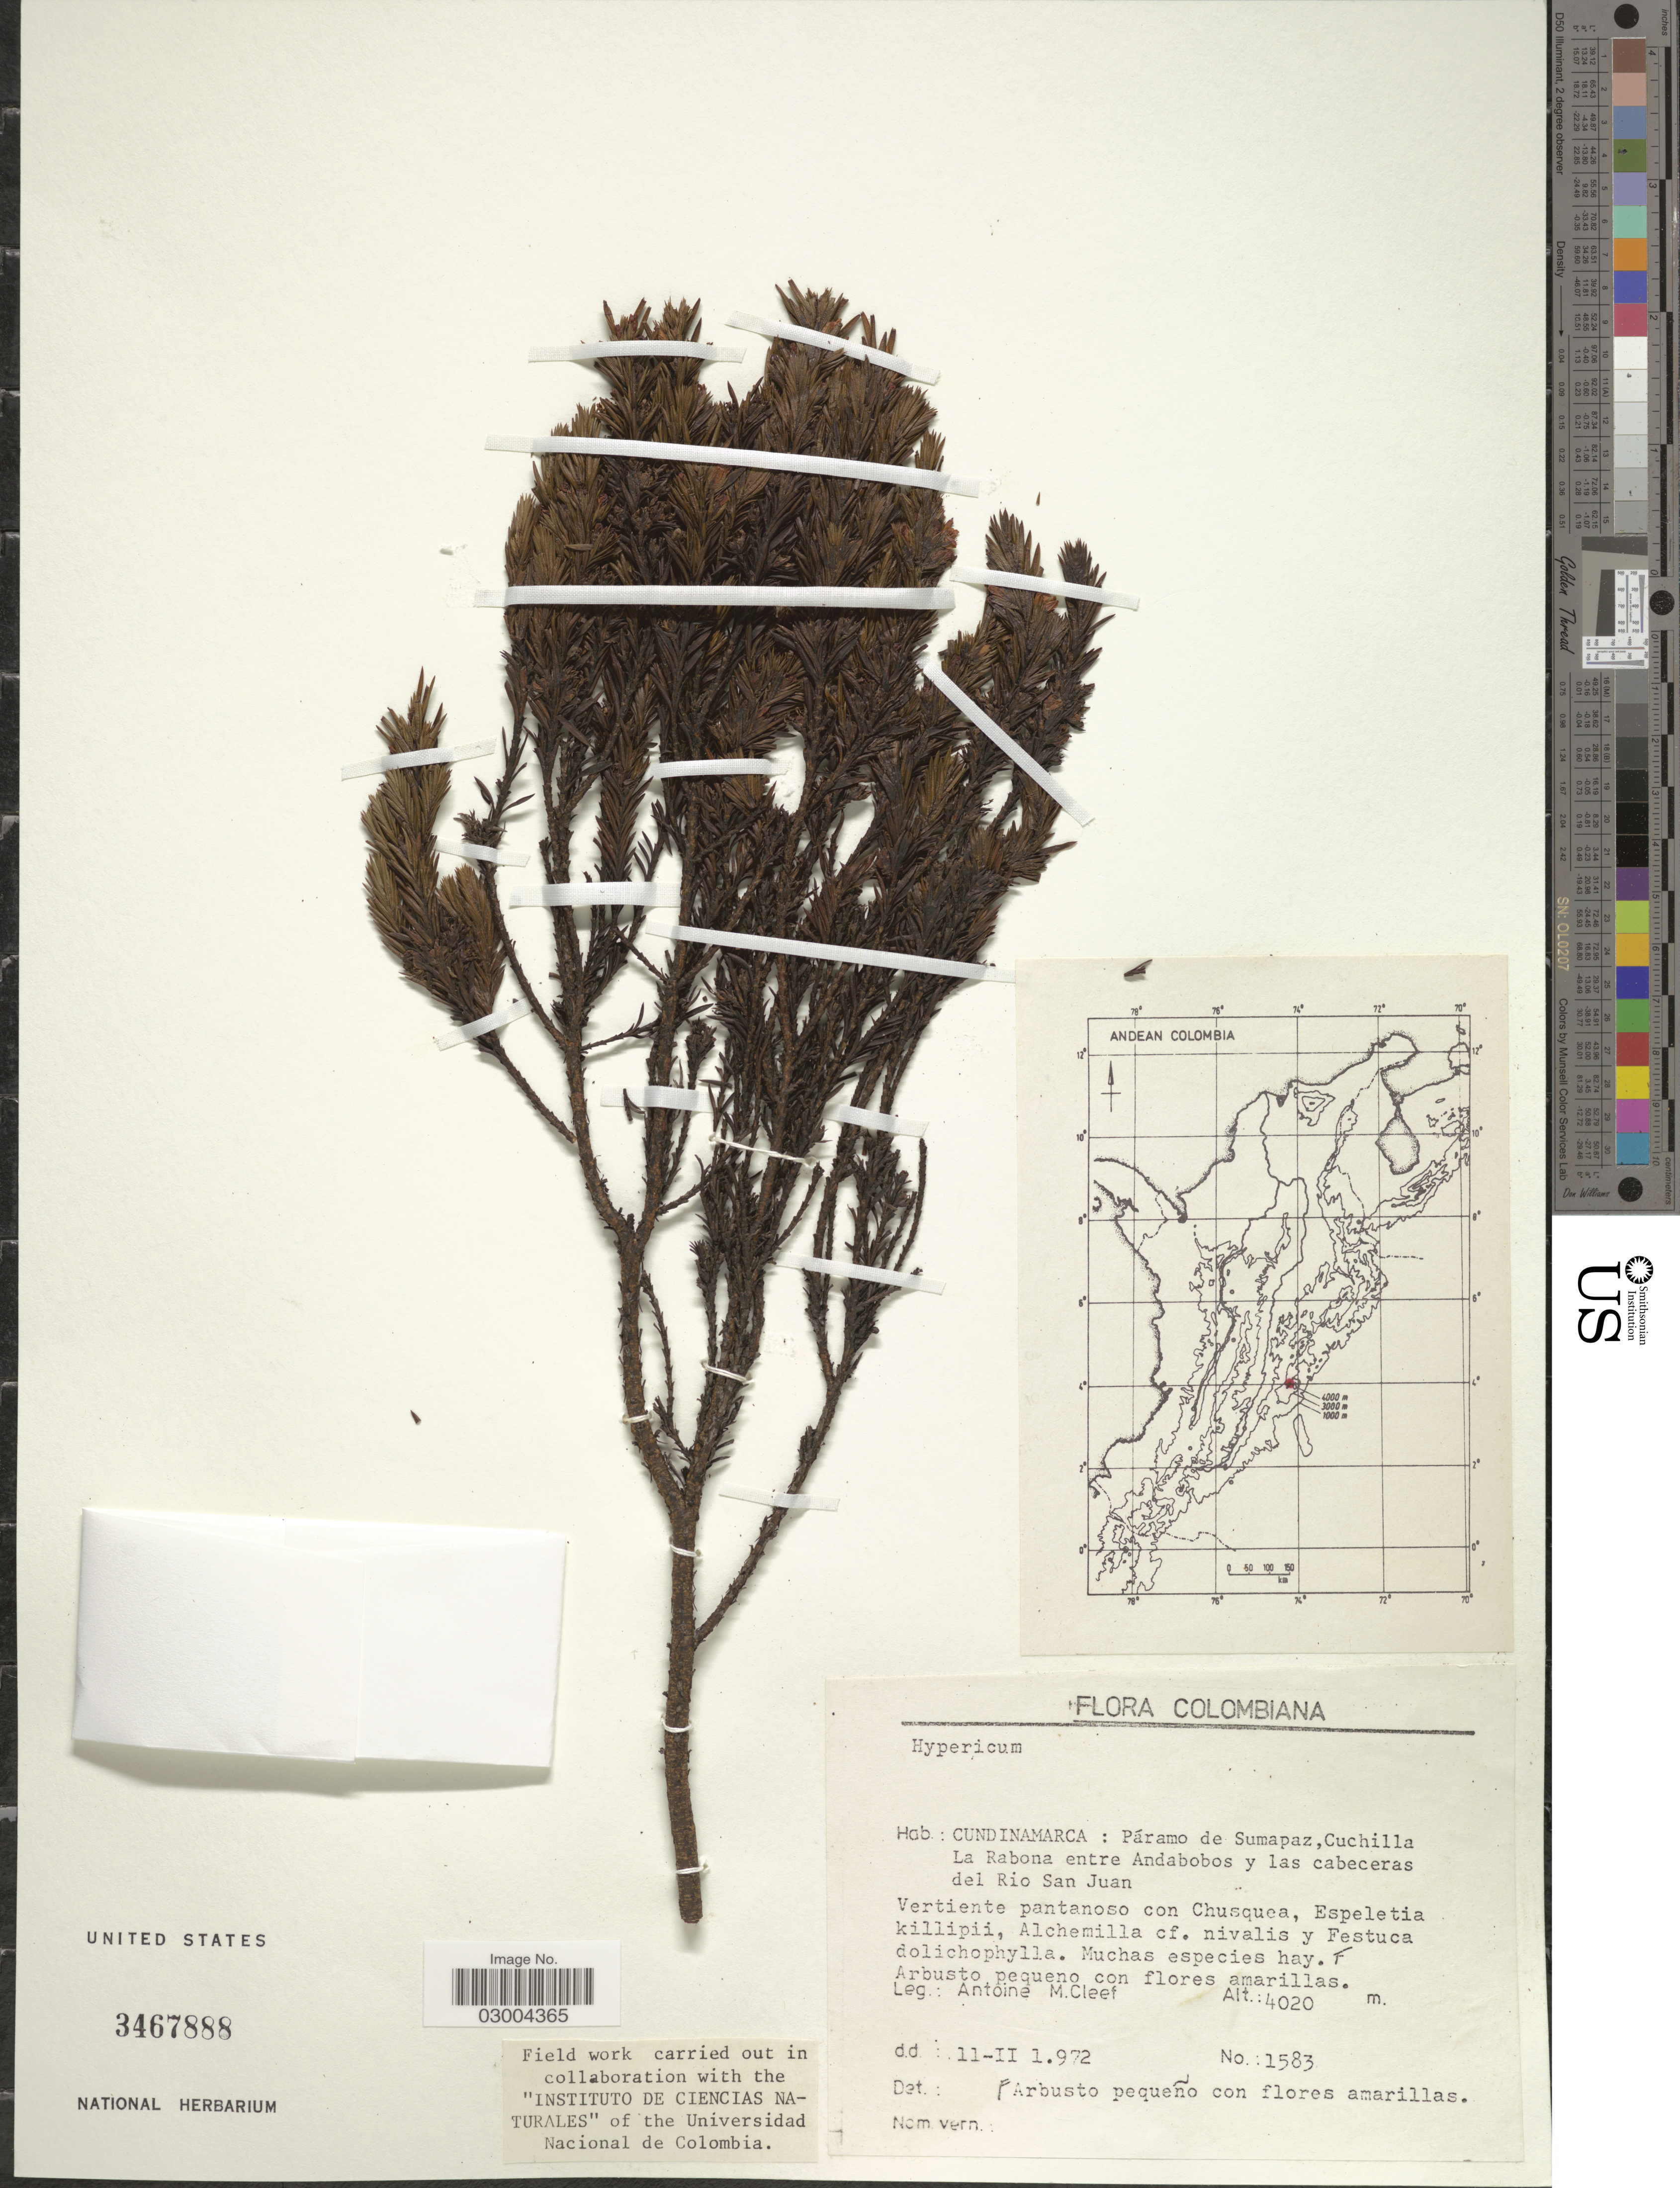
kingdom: Plantae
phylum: Tracheophyta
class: Magnoliopsida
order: Malpighiales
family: Hypericaceae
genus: Hypericum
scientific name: Hypericum sp.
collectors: A. M. Cleef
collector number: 1583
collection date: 1972-02-11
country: Colombia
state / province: Cundinamarca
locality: Páramo de Sumapaz, Cuchilla La Rabona entre Andabobos y las cabeceras del Rio San Juan.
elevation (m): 4020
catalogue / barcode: US 3467888